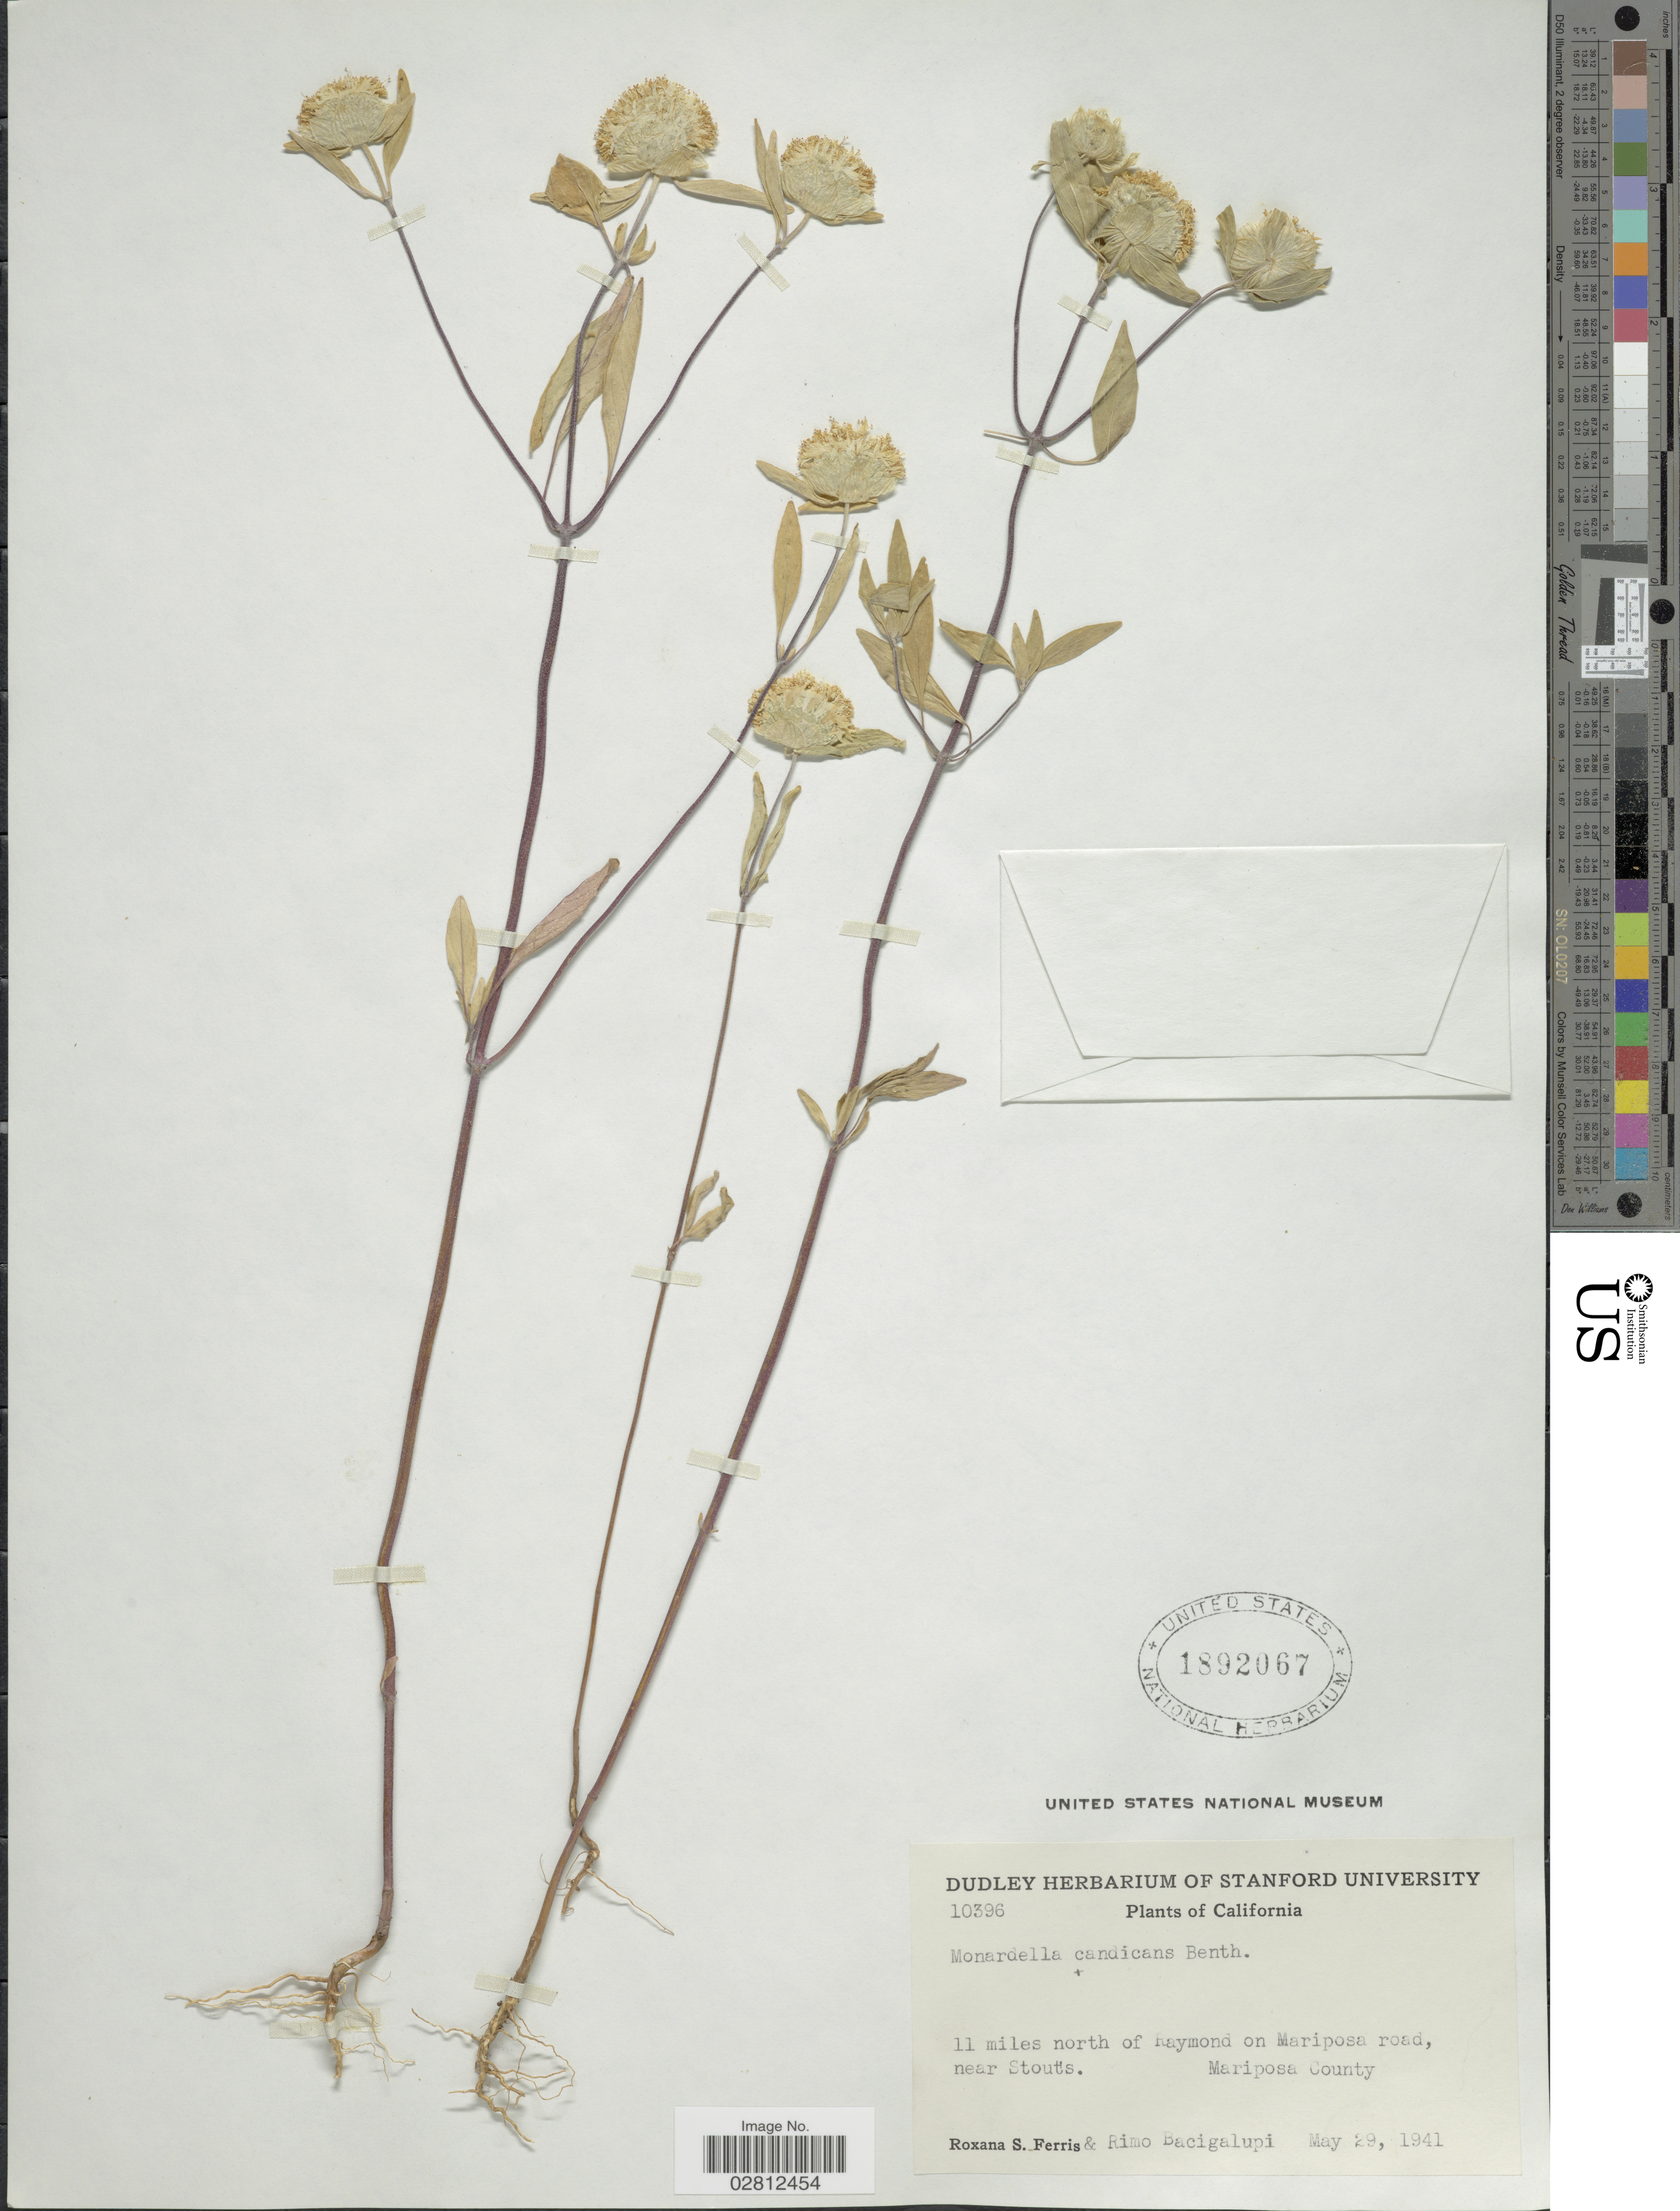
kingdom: Plantae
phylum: Tracheophyta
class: Magnoliopsida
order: Lamiales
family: Lamiaceae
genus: Monardella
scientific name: Monardella candicans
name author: Benth.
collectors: R. S. Ferris & R. Bacigalupi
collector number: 10396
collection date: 1941-05-29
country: United States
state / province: California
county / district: Mariposa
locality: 11 miles north of Raymond on Mariposa road, near Stout's, Mariposa County.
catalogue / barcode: US 1892067